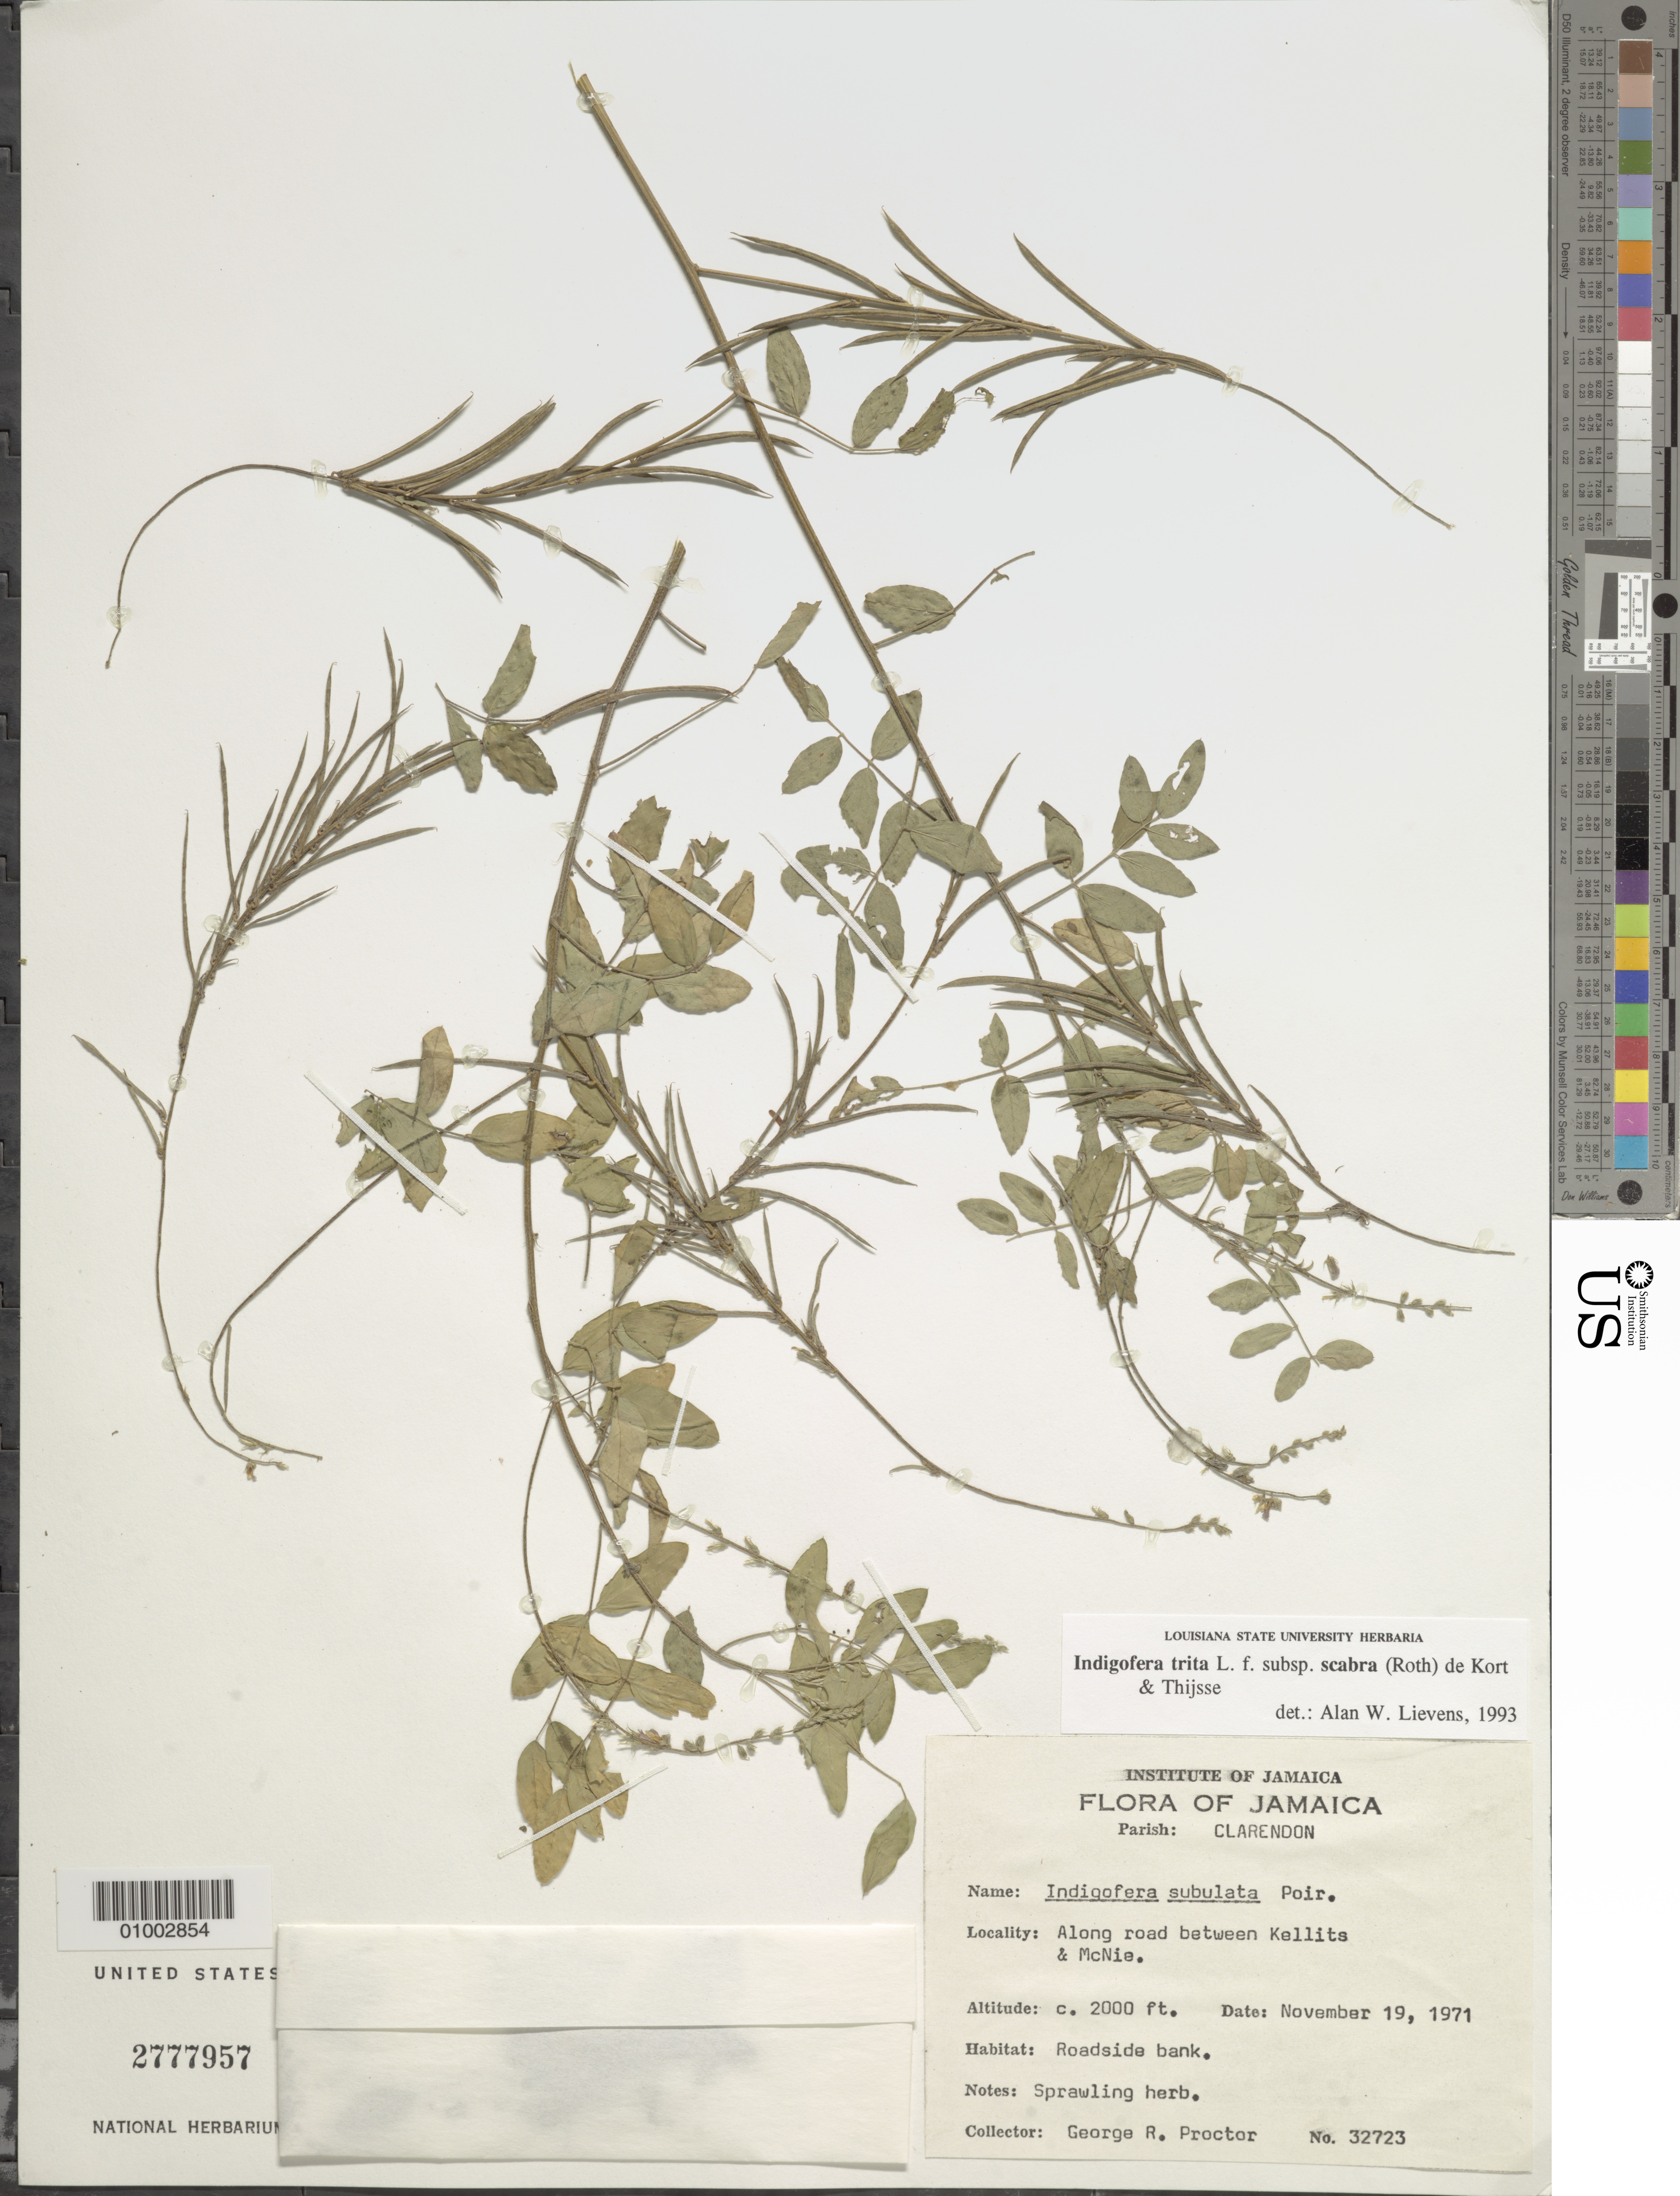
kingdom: Plantae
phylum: Tracheophyta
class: Magnoliopsida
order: Fabales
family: Fabaceae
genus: Indigofera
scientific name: Indigofera trita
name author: L. f.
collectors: G. R. Proctor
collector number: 32723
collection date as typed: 19 Nov 1971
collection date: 1971-11-19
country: Jamaica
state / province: Clarendon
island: Jamaica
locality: Along road between Kellits and McNie, Roadside bank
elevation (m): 610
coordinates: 0 N, 0 E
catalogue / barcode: US 2777957